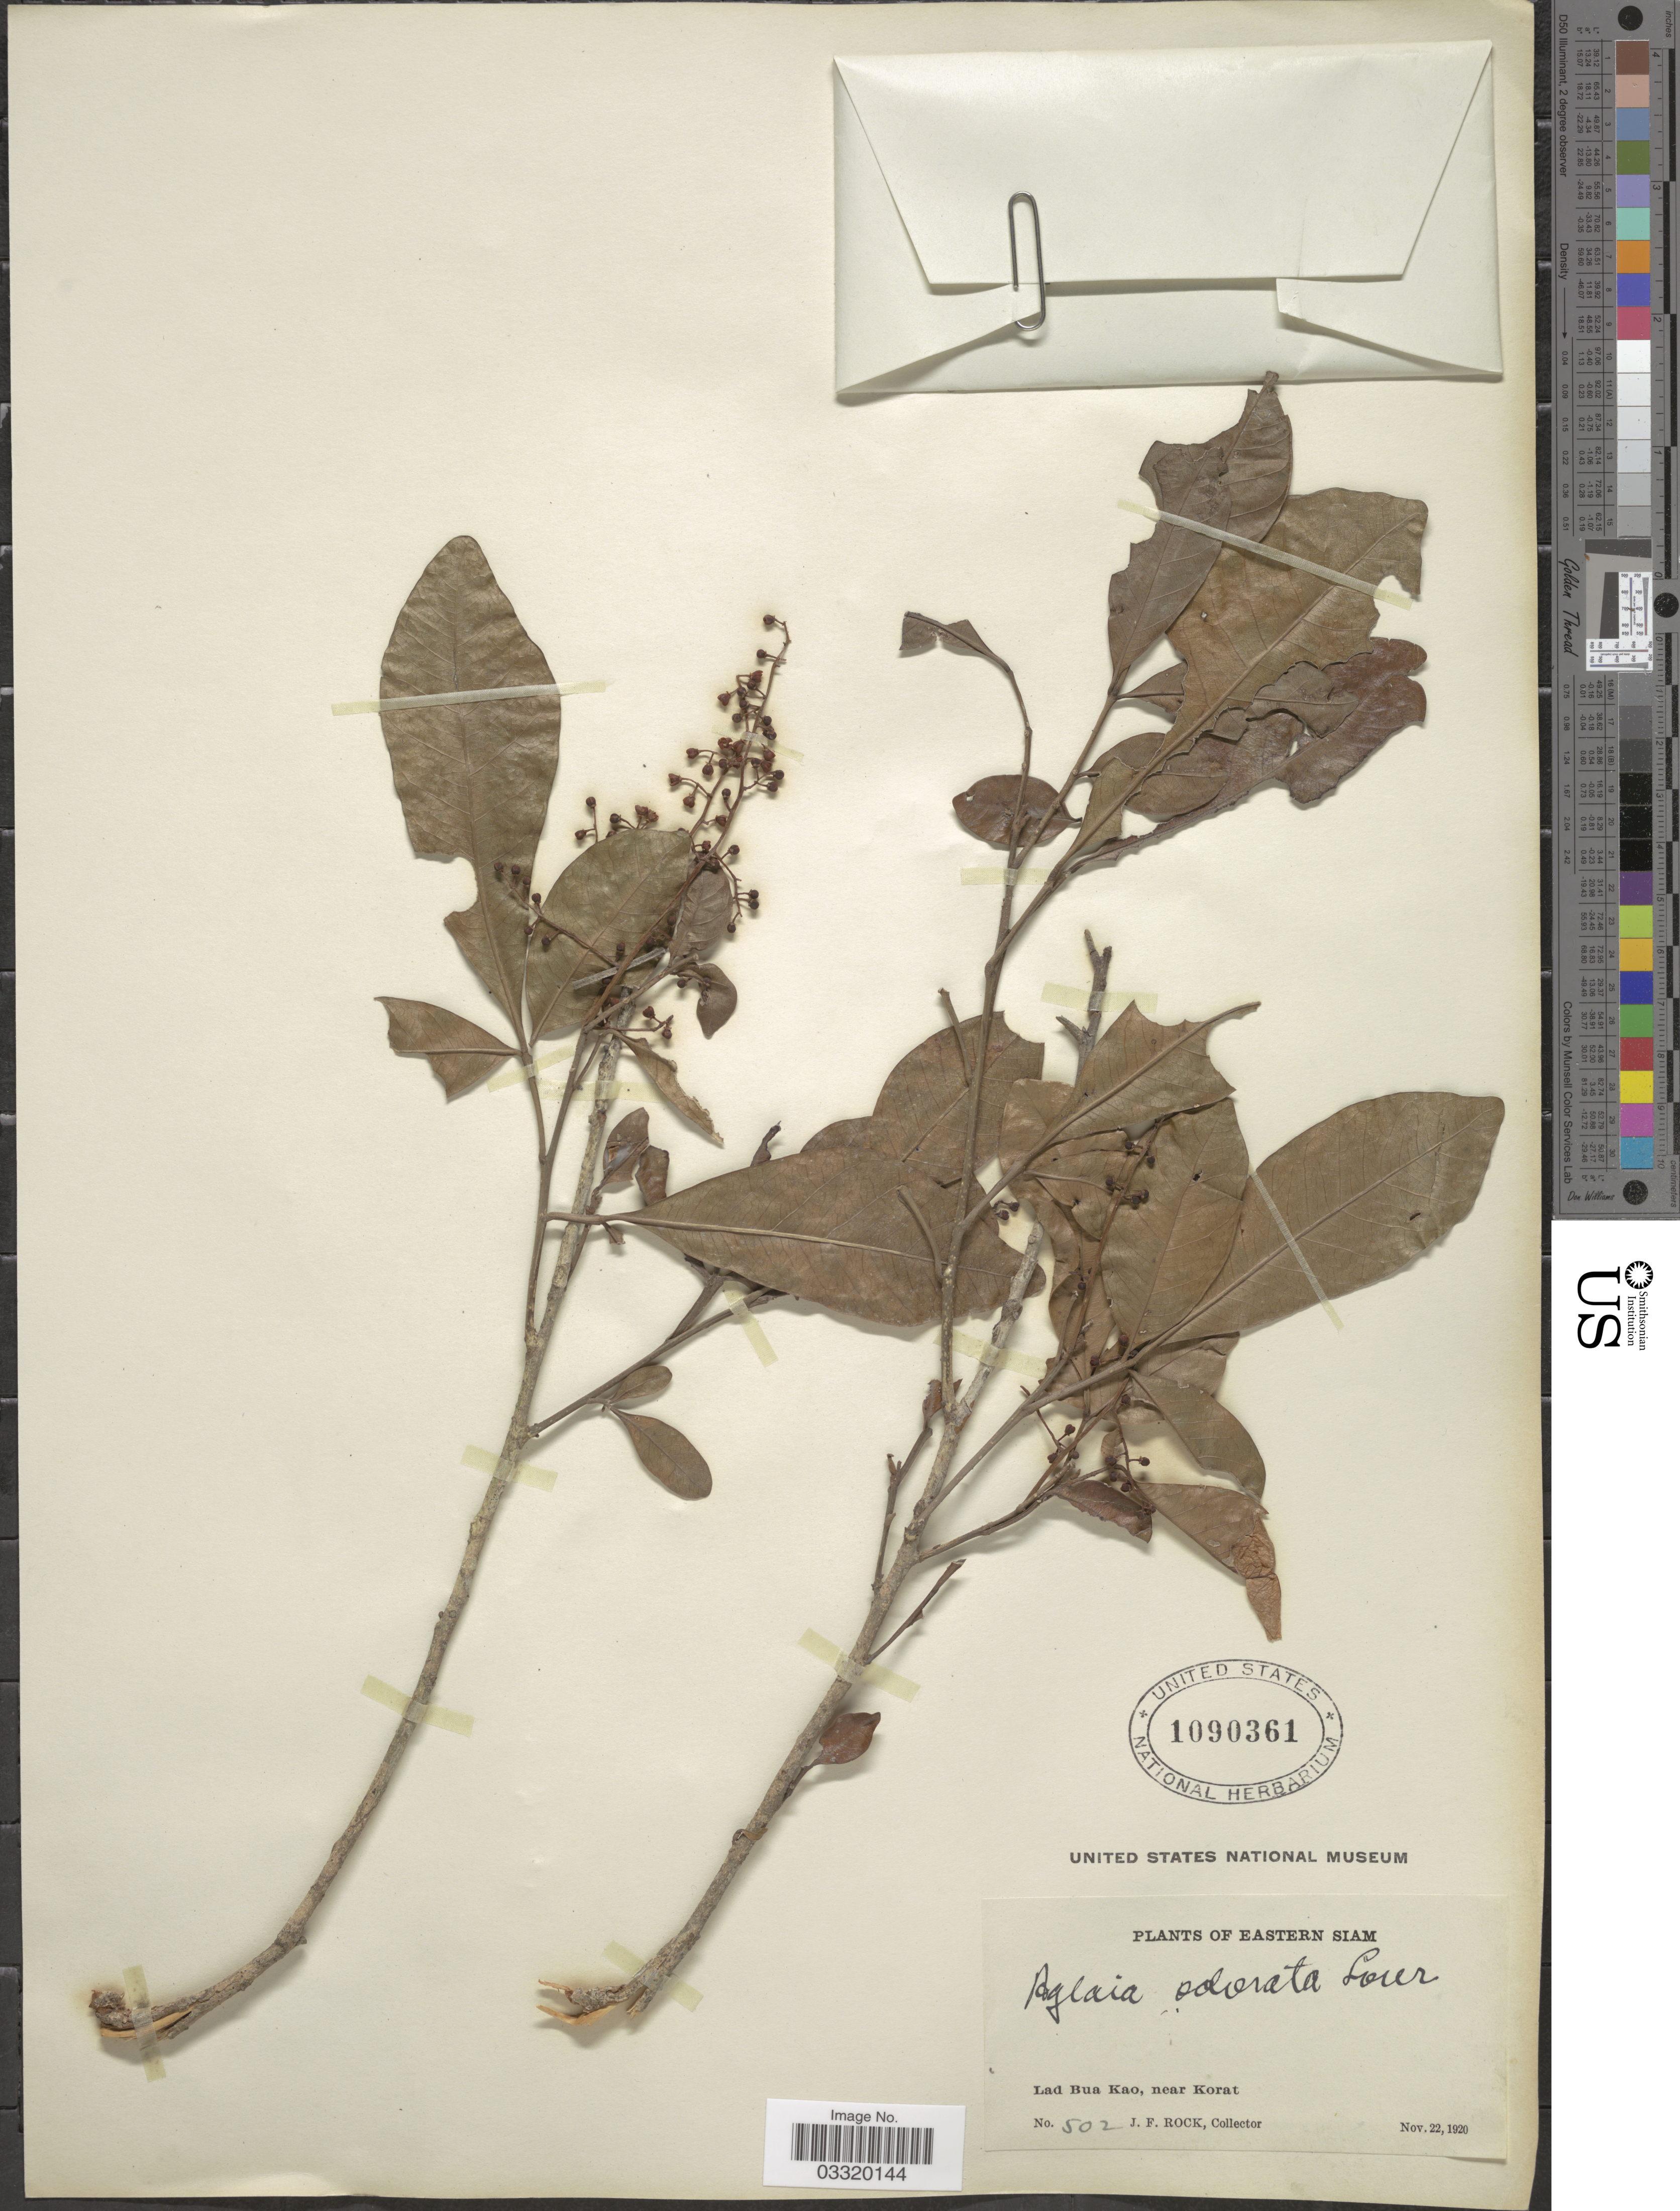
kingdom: Plantae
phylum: Tracheophyta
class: Magnoliopsida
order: Sapindales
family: Meliaceae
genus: Aglaia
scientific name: Aglaia odorata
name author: Lour.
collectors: J. Rock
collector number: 502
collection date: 1920-11-22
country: Thailand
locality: Eastern Siam. Lad Bua Kao, near Korat.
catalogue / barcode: US 1090361